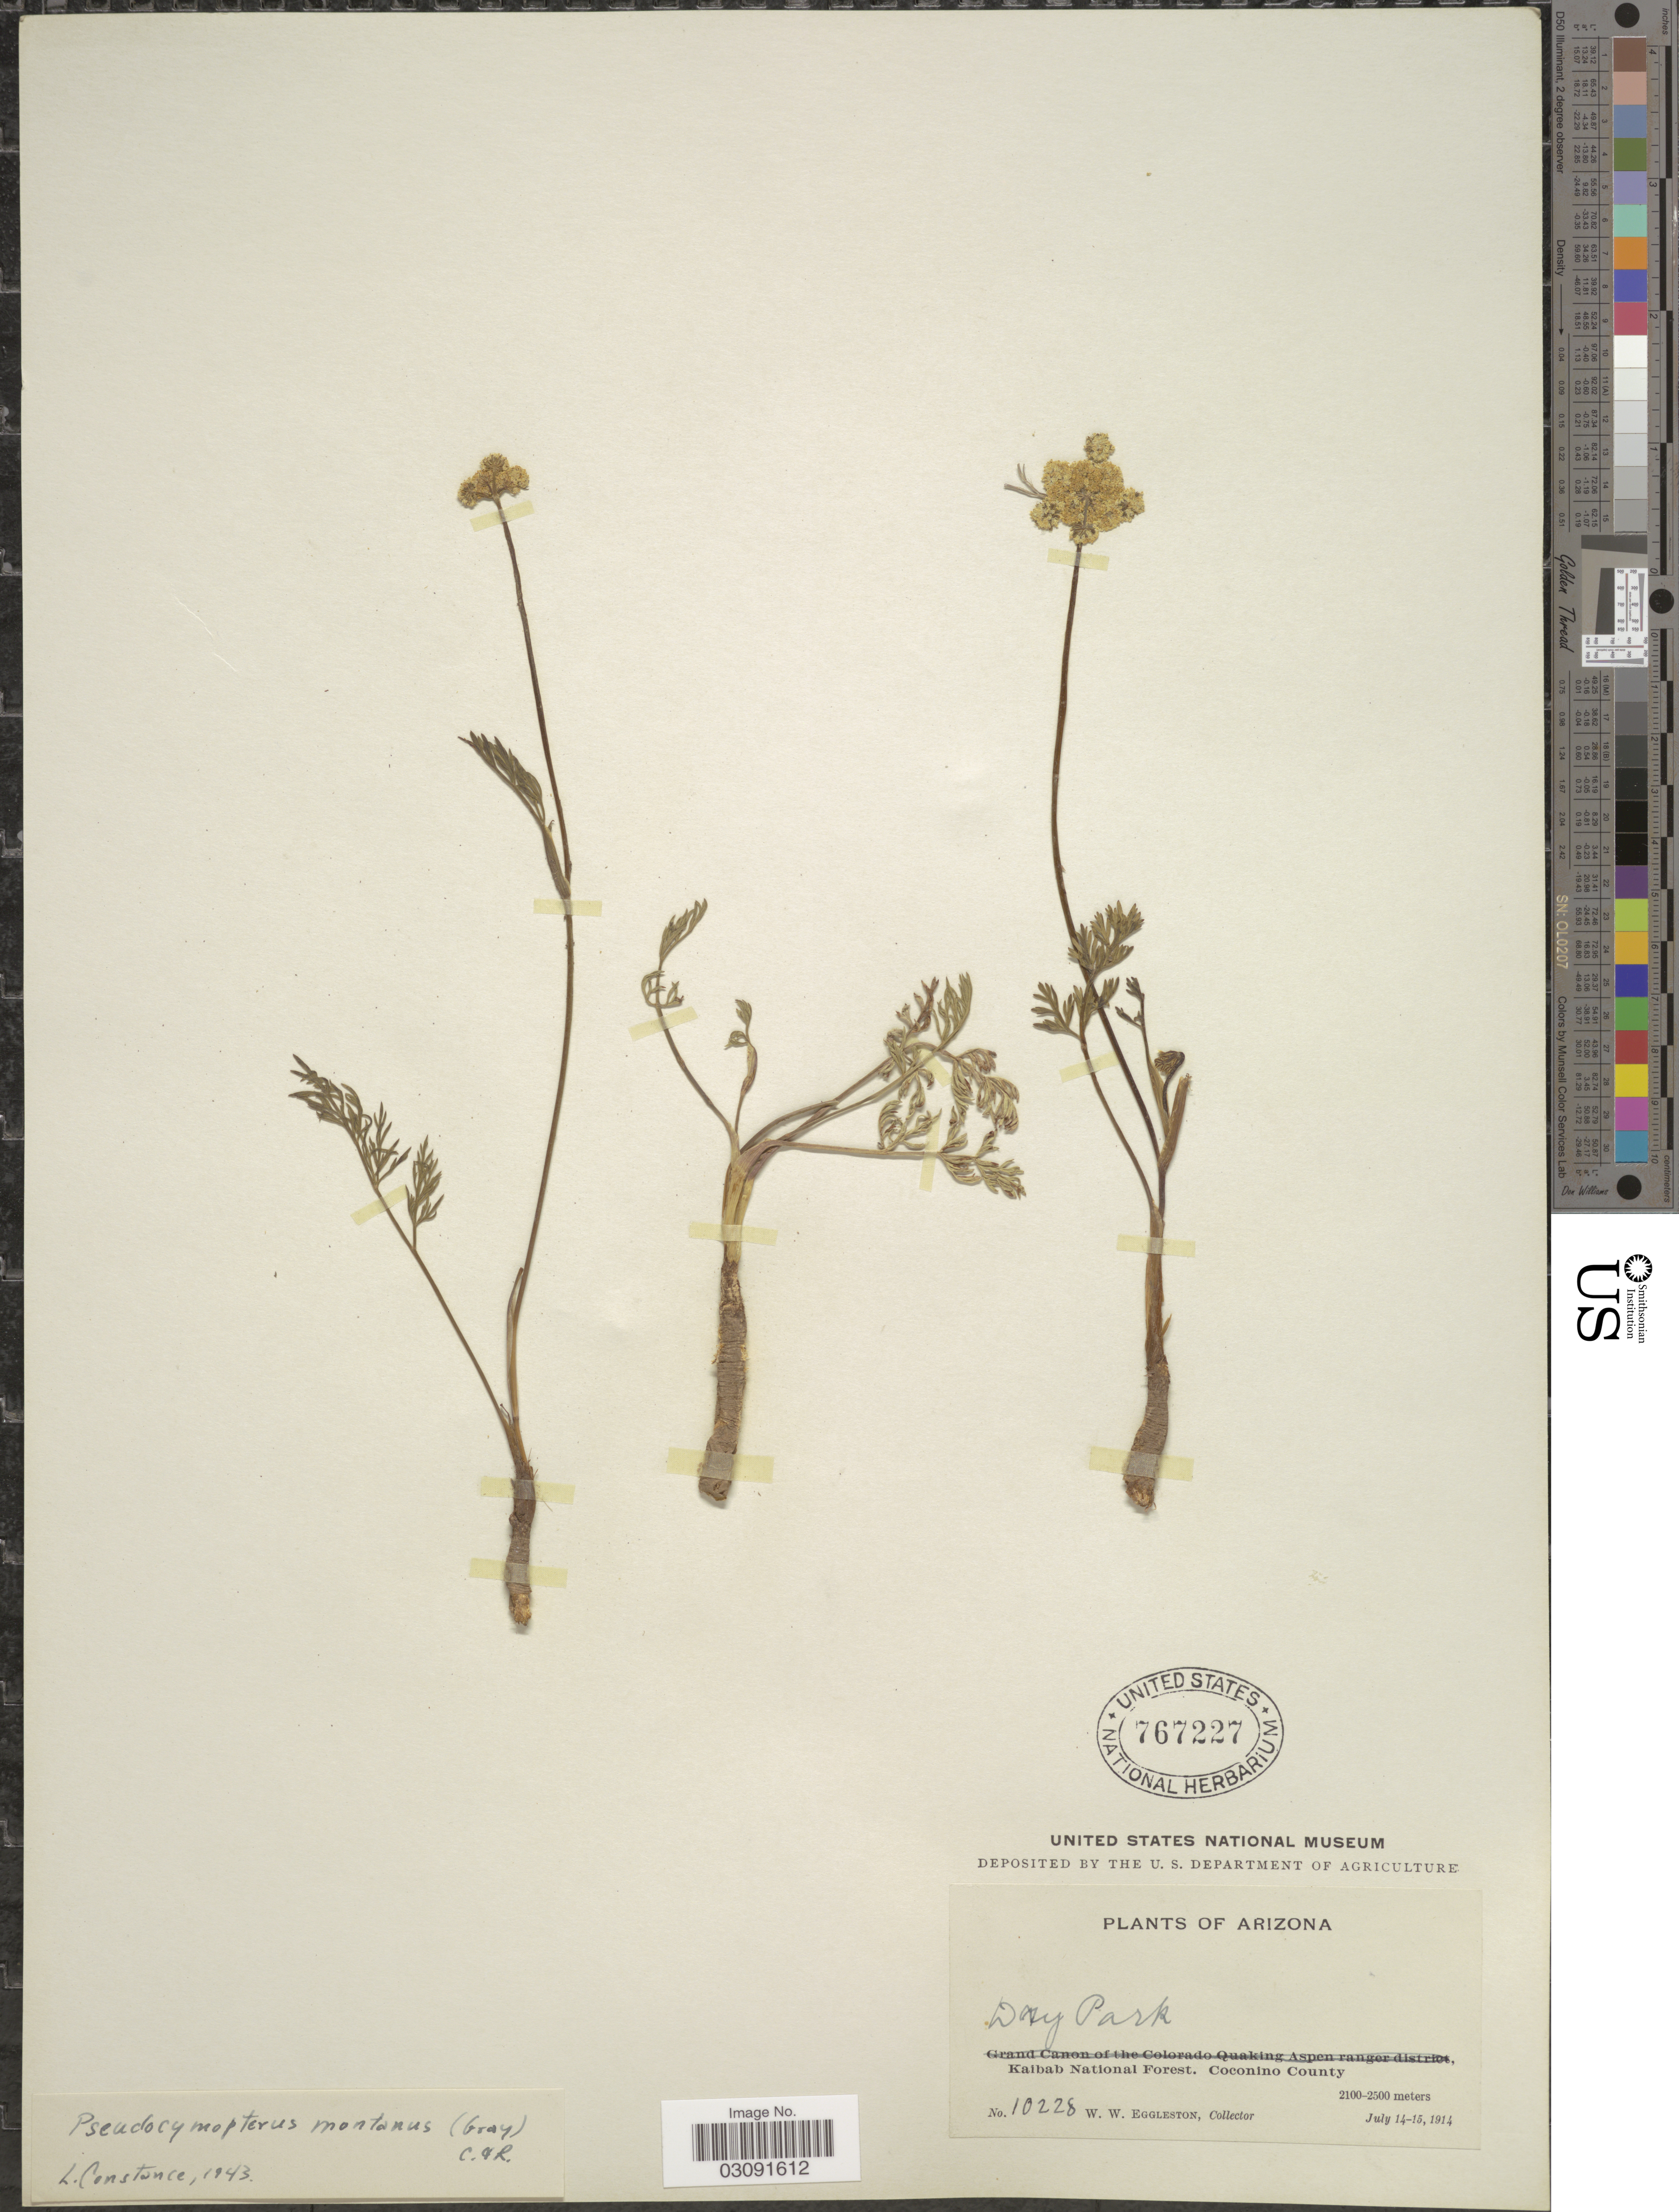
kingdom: Plantae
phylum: Tracheophyta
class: Magnoliopsida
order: Apiales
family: Apiaceae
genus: Pseudocymopterus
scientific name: Pseudocymopterus montanus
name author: (A. Gray) J.M. Coult. & Rose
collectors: W. W. Eggleston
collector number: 10228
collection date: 1914-07-14/1914-07-15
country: United States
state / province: Arizona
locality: Dry Park, Kaibab National Forest, Coconino County.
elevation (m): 2100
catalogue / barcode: US 767227